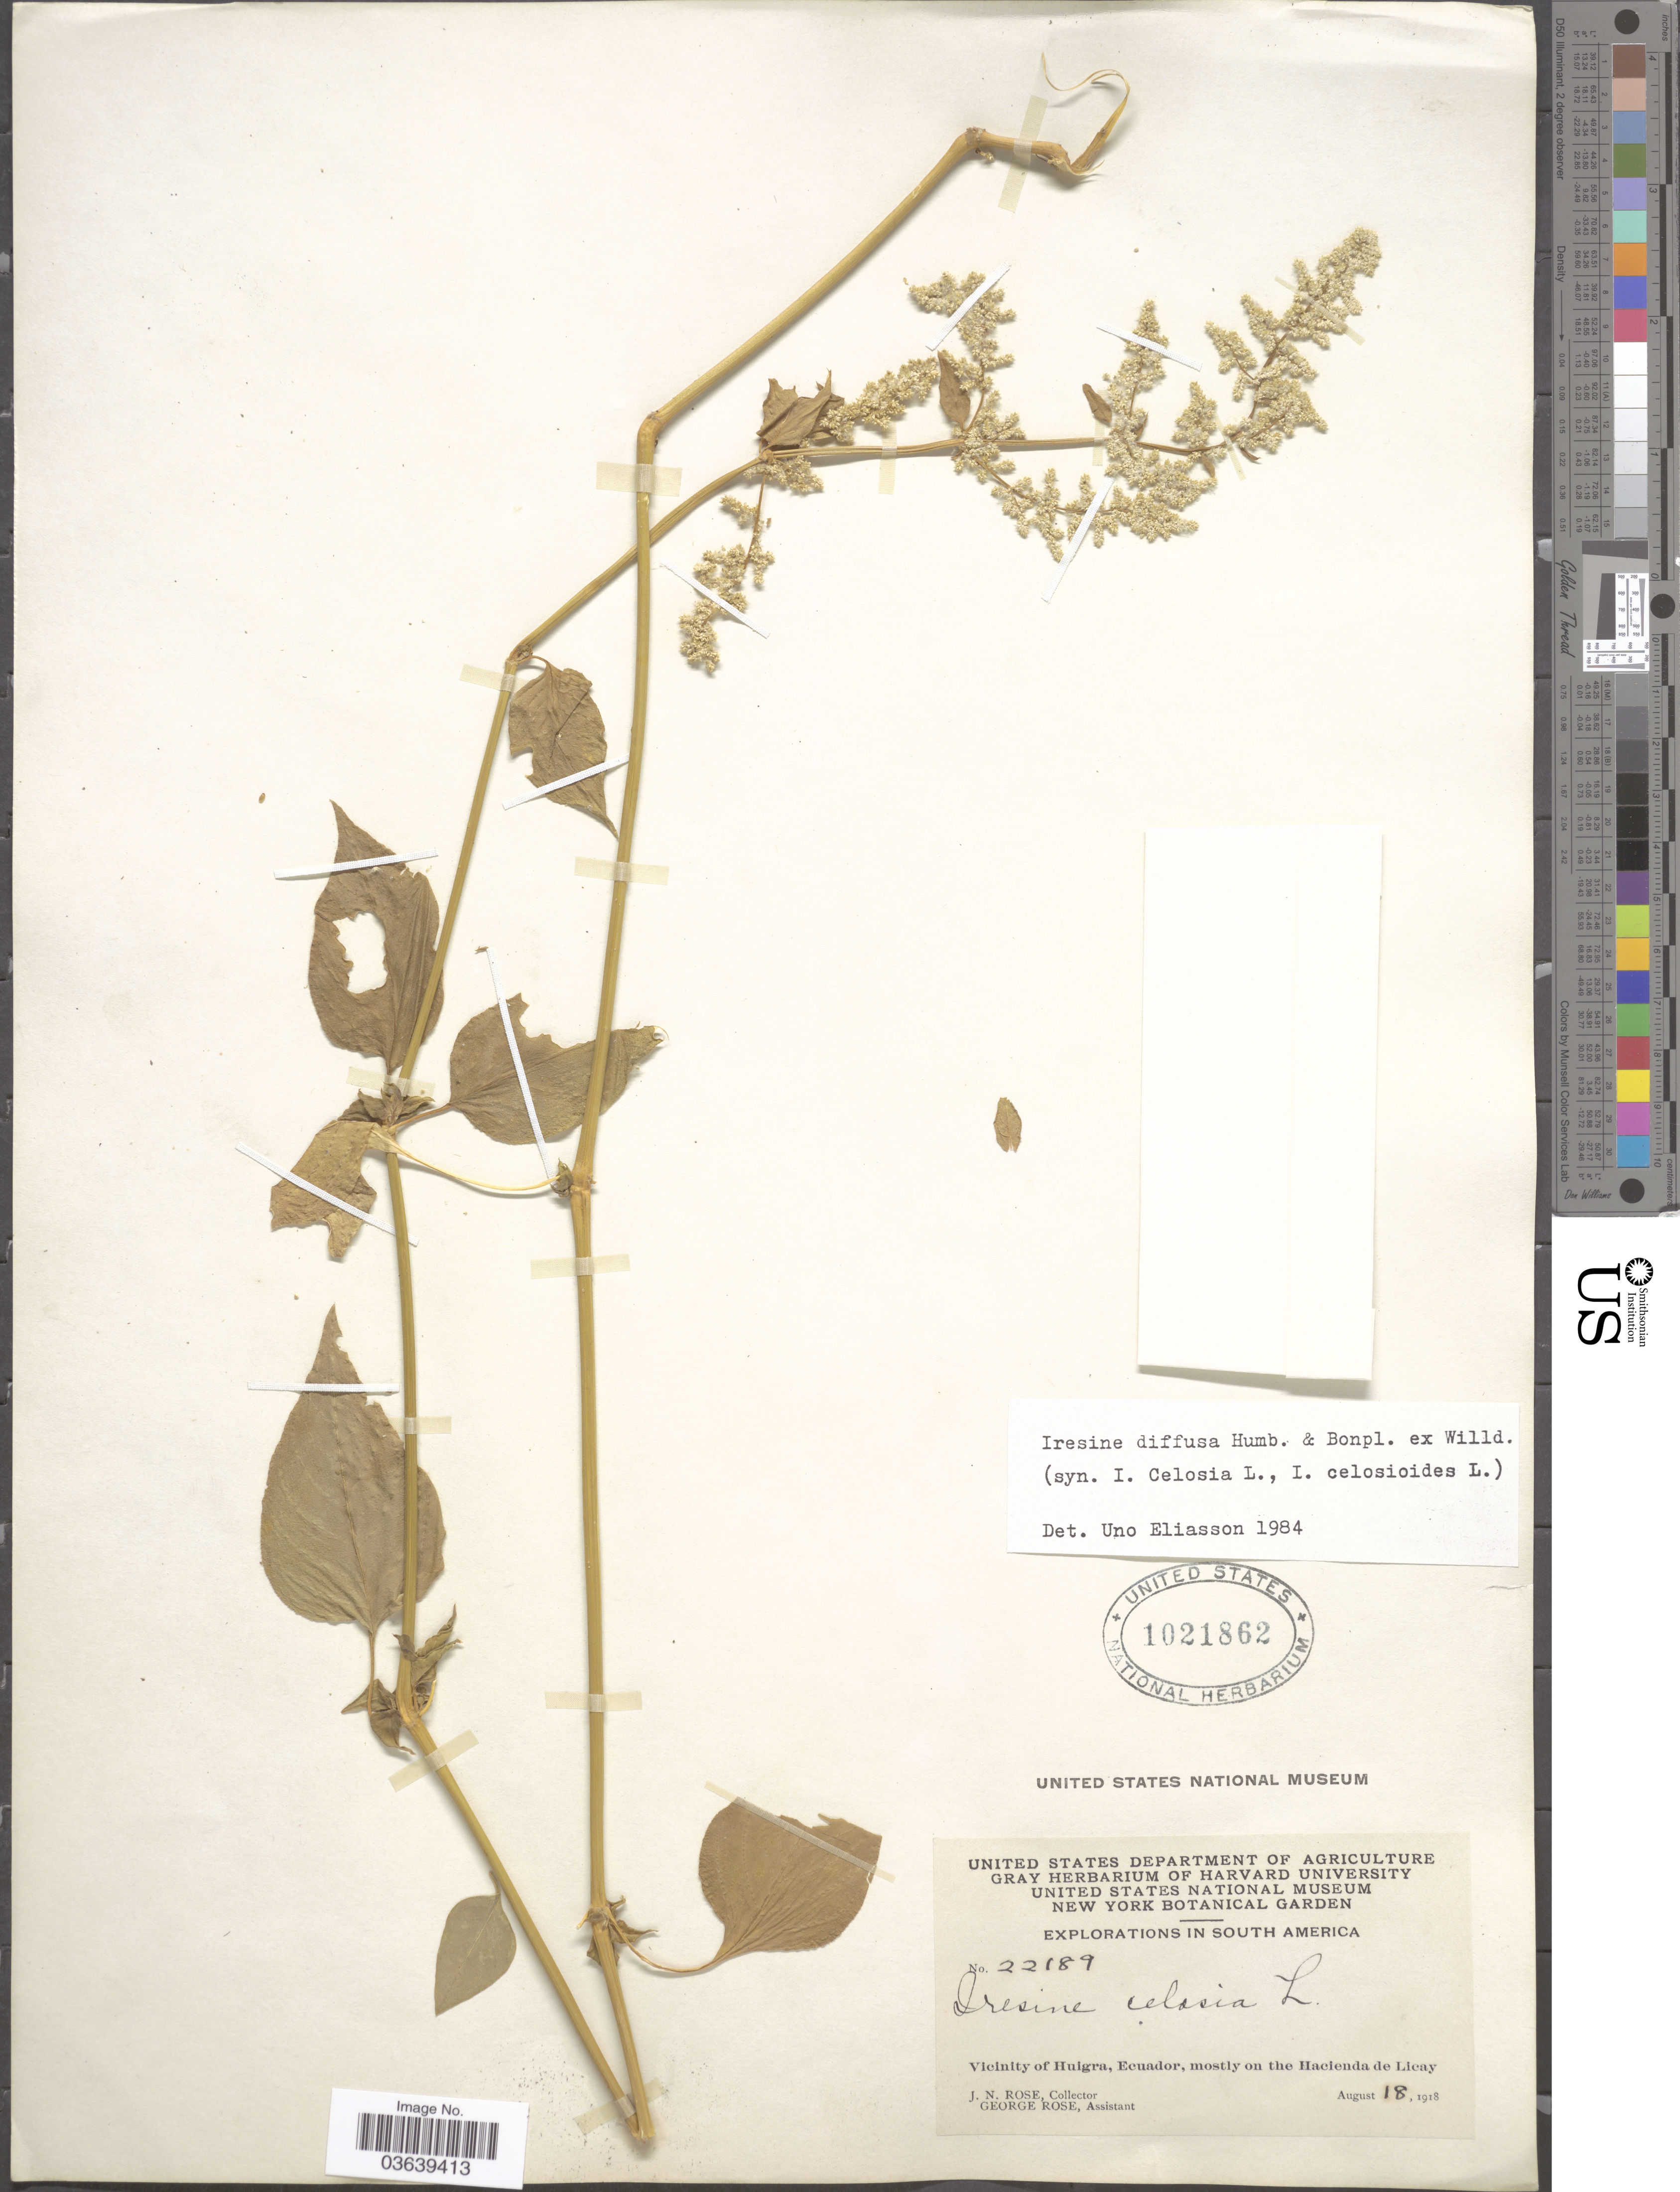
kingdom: Plantae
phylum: Tracheophyta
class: Magnoliopsida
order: Caryophyllales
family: Amaranthaceae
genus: Iresine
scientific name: Iresine diffusa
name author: Humb. & Bonpl. ex Willd.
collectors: J. N. Rose & G. Rose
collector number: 22189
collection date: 1918-08-18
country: Ecuador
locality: Vicinity of Huigra, mostly on the Hacienda de Licay.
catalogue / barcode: US 1021862